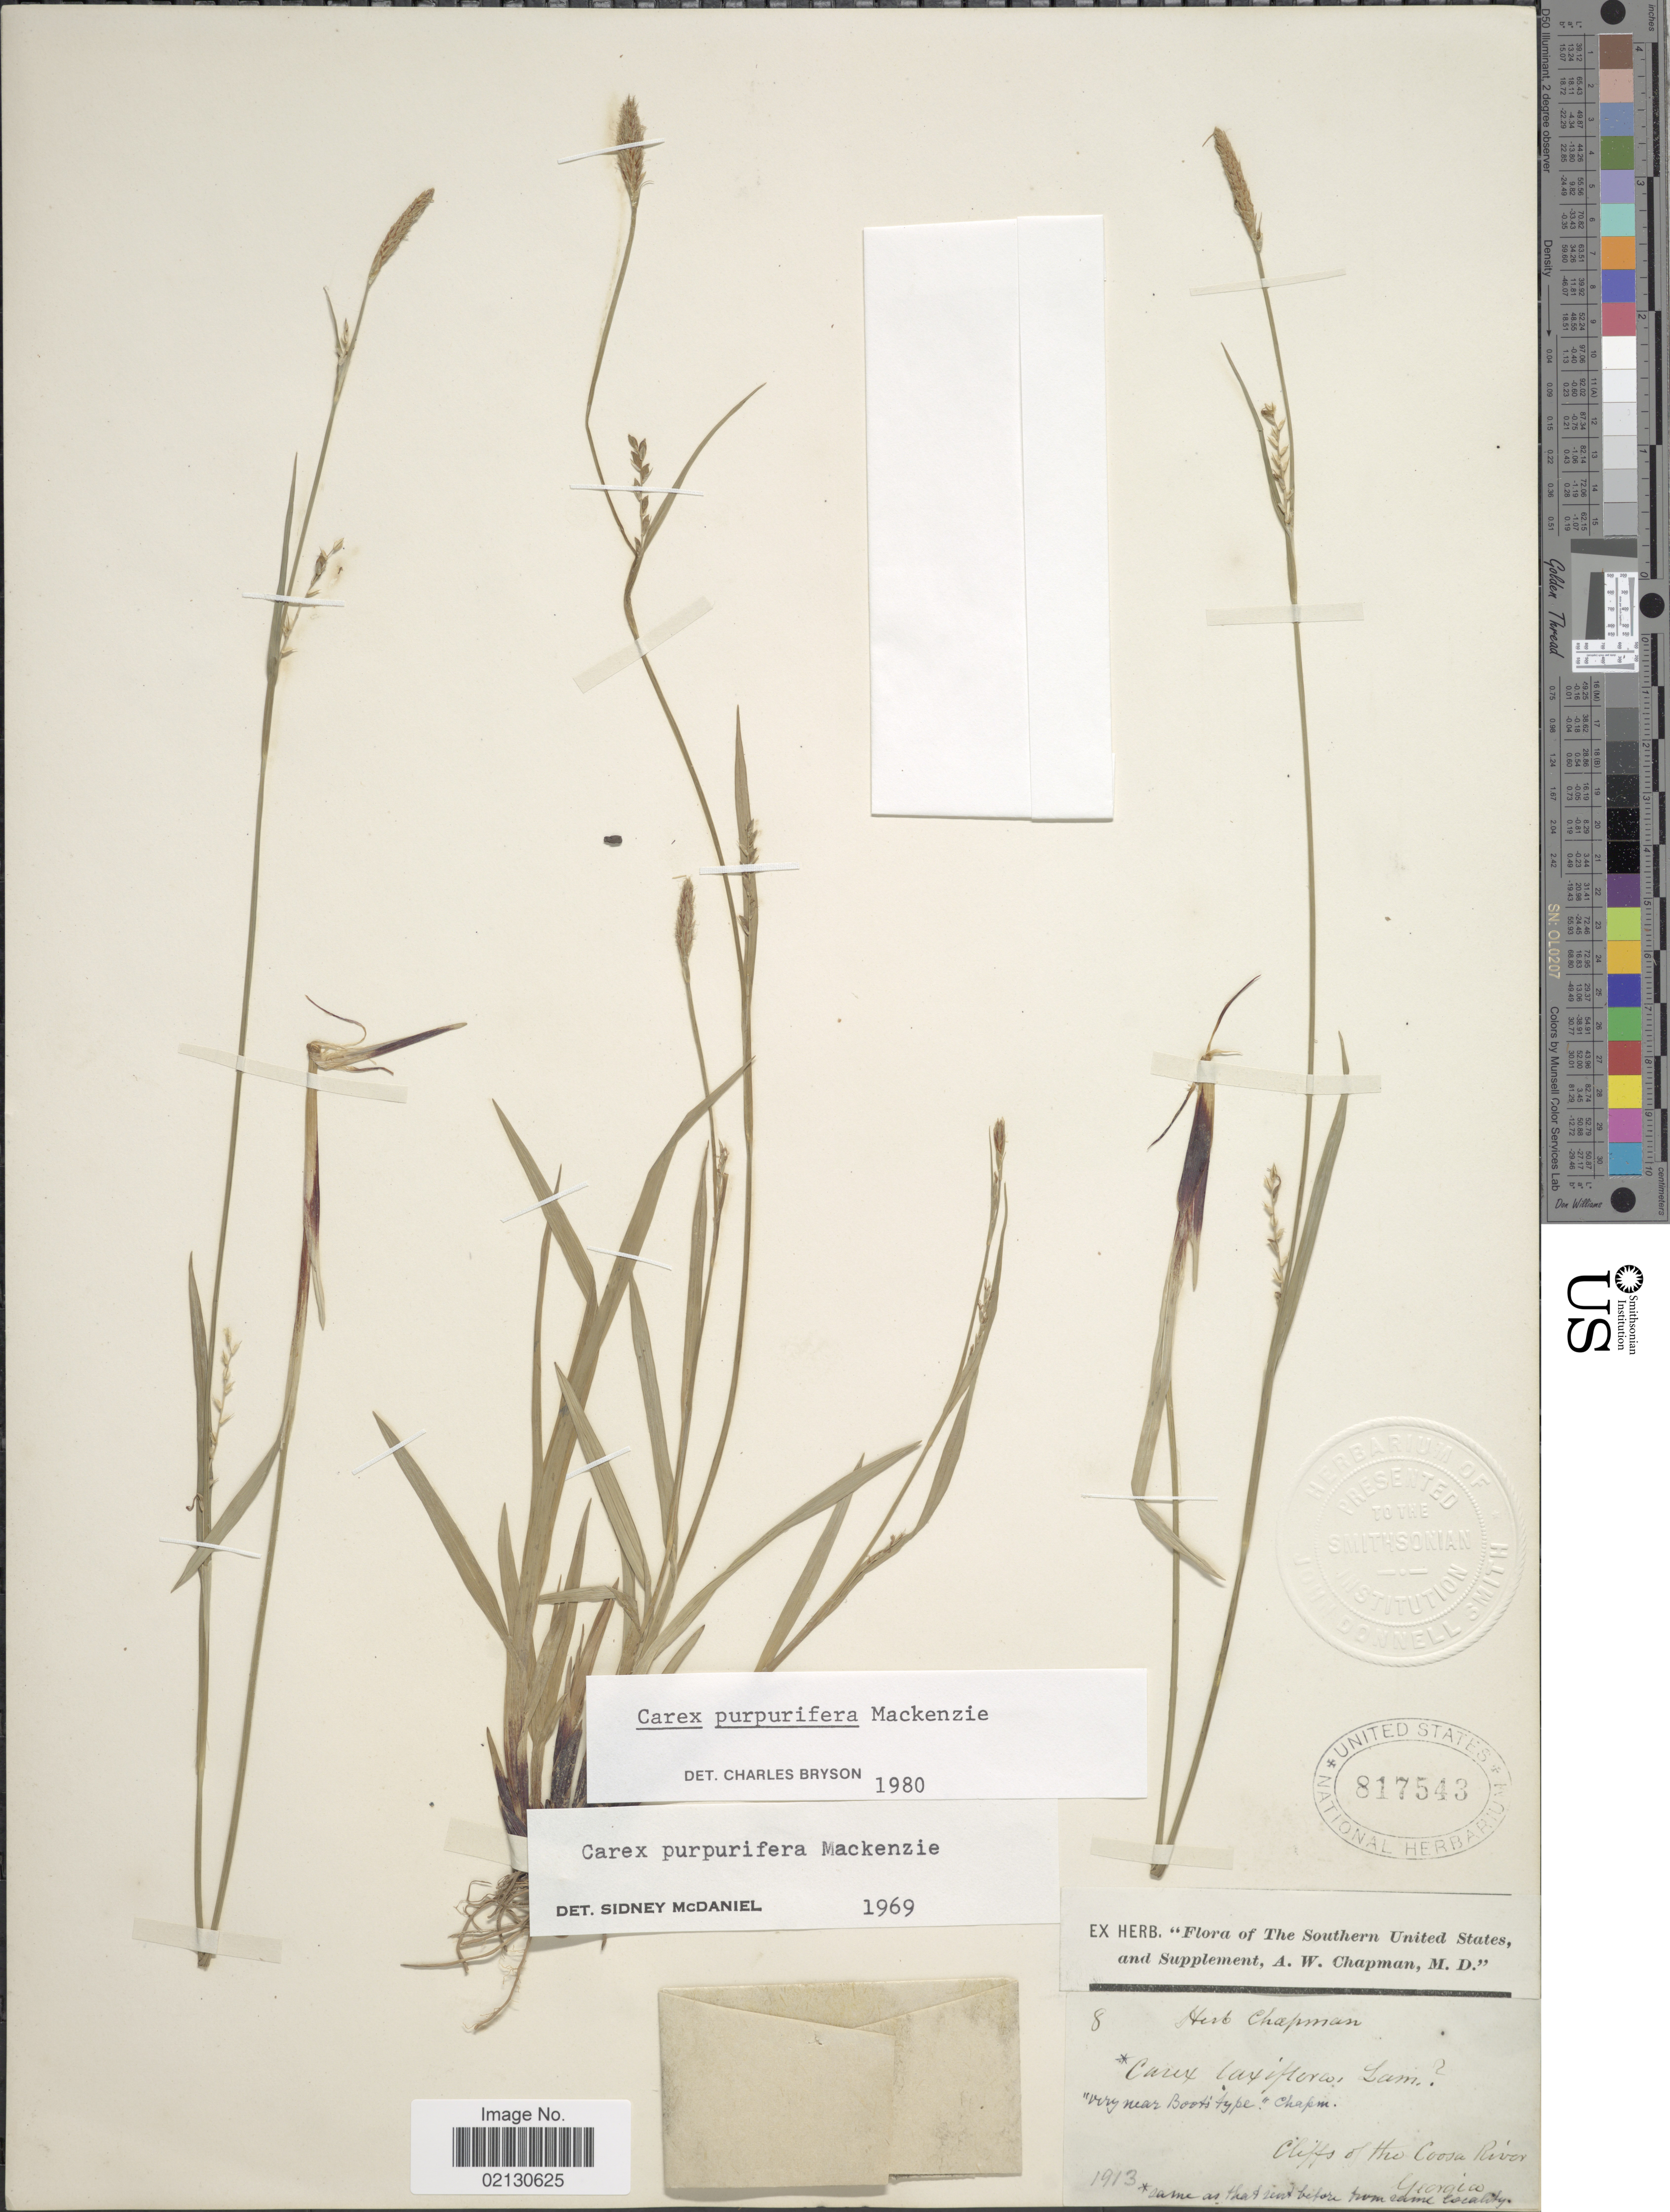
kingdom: Plantae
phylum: Tracheophyta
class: Liliopsida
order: Poales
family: Cyperaceae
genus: Carex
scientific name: Carex purpurifera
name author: Mack.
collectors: ex herb. A.W. Chapman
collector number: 8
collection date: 1913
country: United States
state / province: Georgia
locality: Cliffs of the Coosa River. Southern united States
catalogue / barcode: US 817543